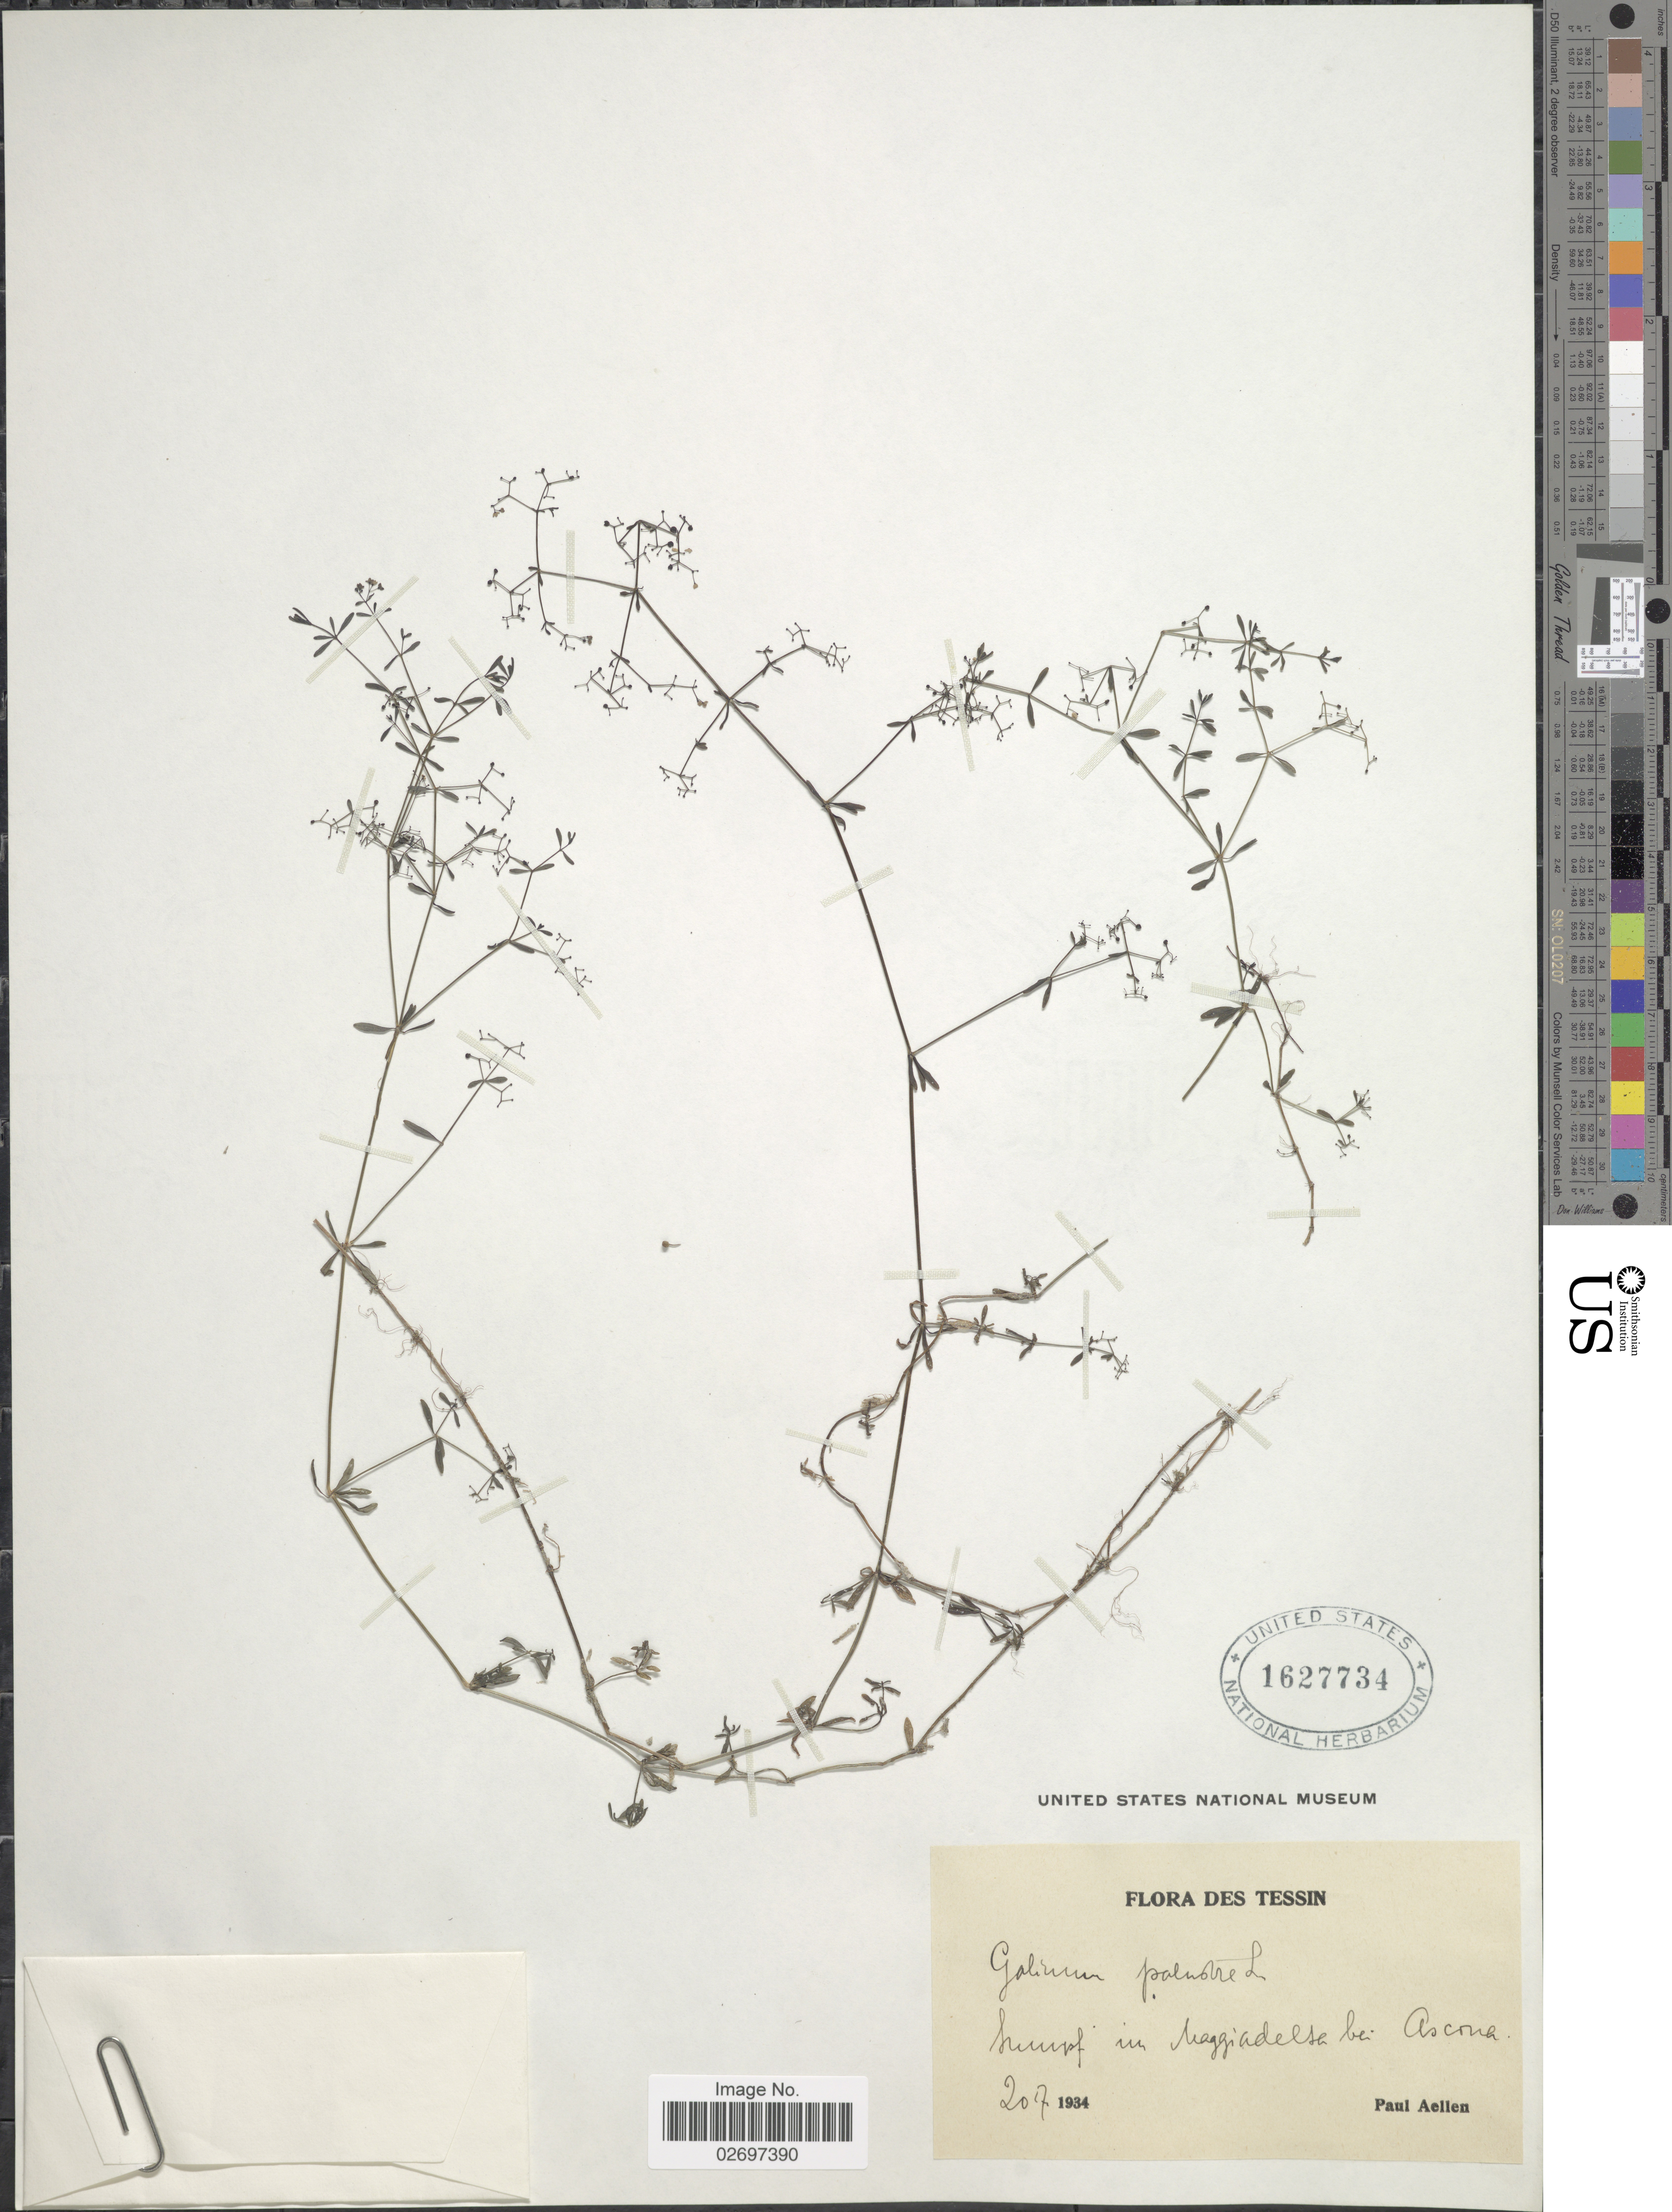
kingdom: Plantae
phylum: Tracheophyta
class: Magnoliopsida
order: Gentianales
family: Rubiaceae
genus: Galium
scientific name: Galium palustre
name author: L.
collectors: P. Aellen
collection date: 1934-07-20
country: Switzerland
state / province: Ticino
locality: Tessin.Maggiadelsa bei Ascona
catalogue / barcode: US 1627734